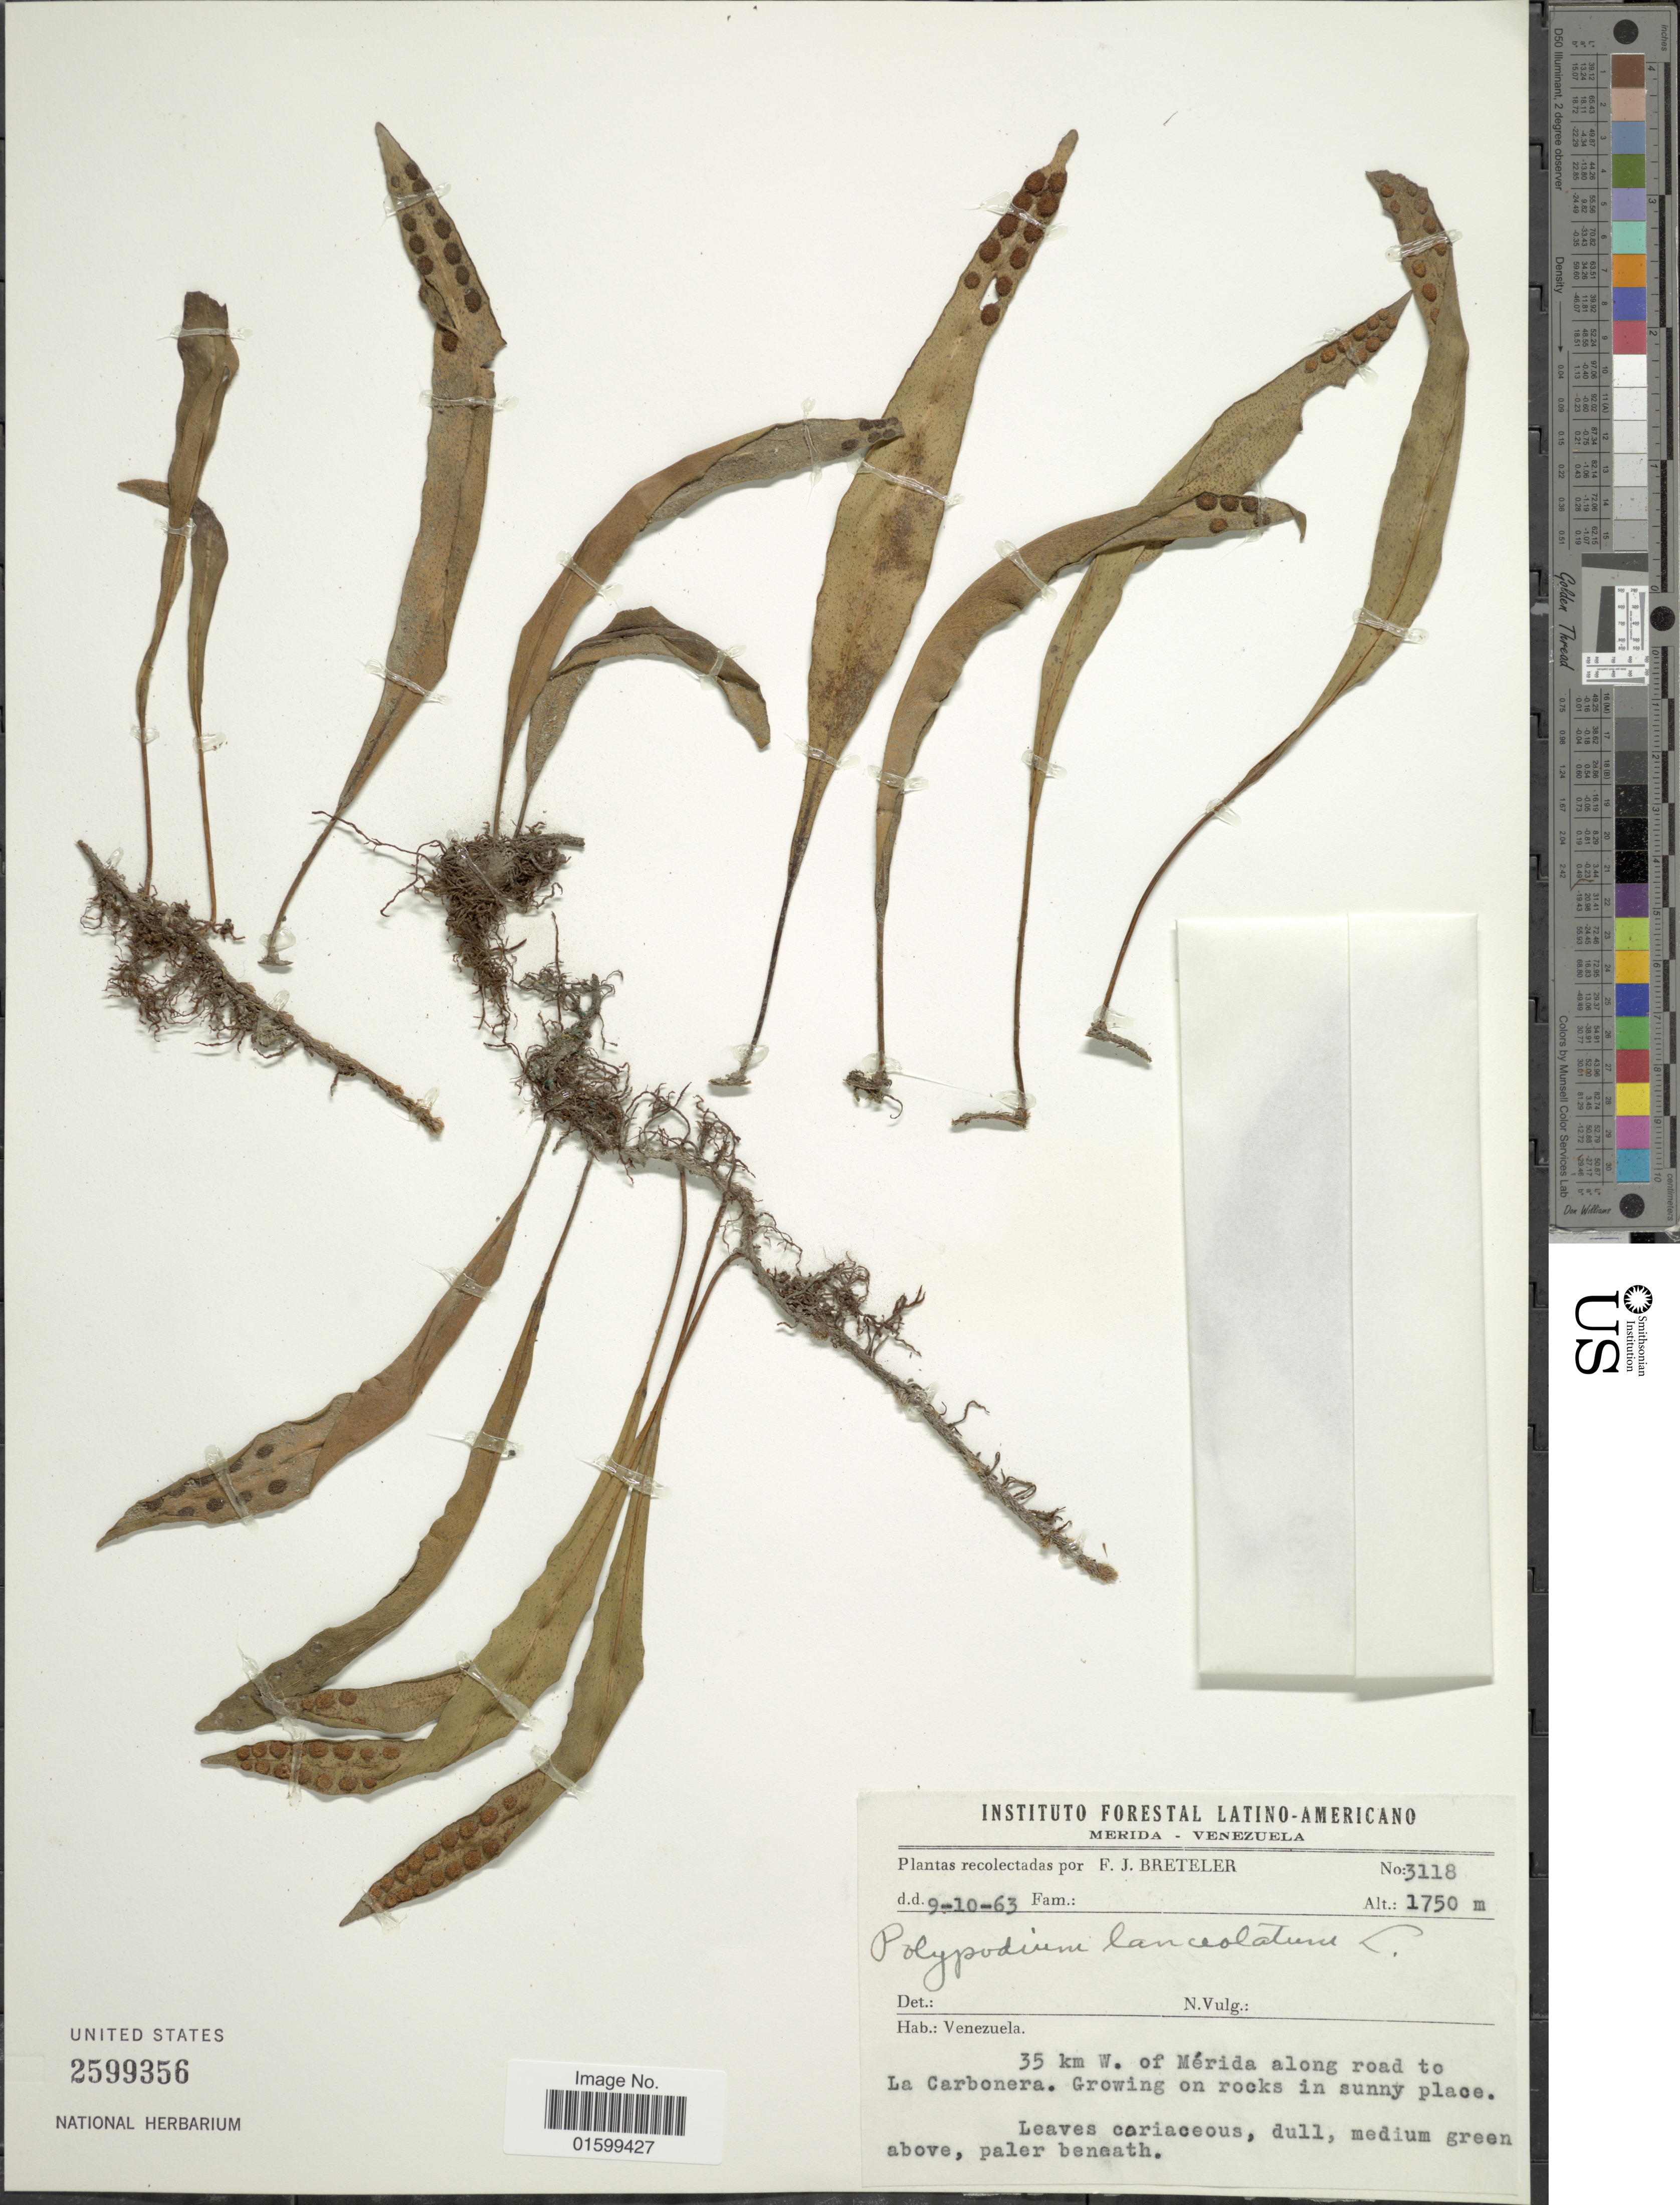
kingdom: Plantae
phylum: Tracheophyta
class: Polypodiopsida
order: Polypodiales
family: Polypodiaceae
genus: Pleopeltis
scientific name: Pleopeltis macrocarpa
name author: (Bory ex Willd.) Kaulf.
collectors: F. J. Breteler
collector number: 3118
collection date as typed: Transcribed d/m/y: 9/10/63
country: Venezuela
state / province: Mérida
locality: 35 km W. of Mérida along road to La Carbonera, growing on rocks in sunny place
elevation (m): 1750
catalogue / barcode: US 2599356